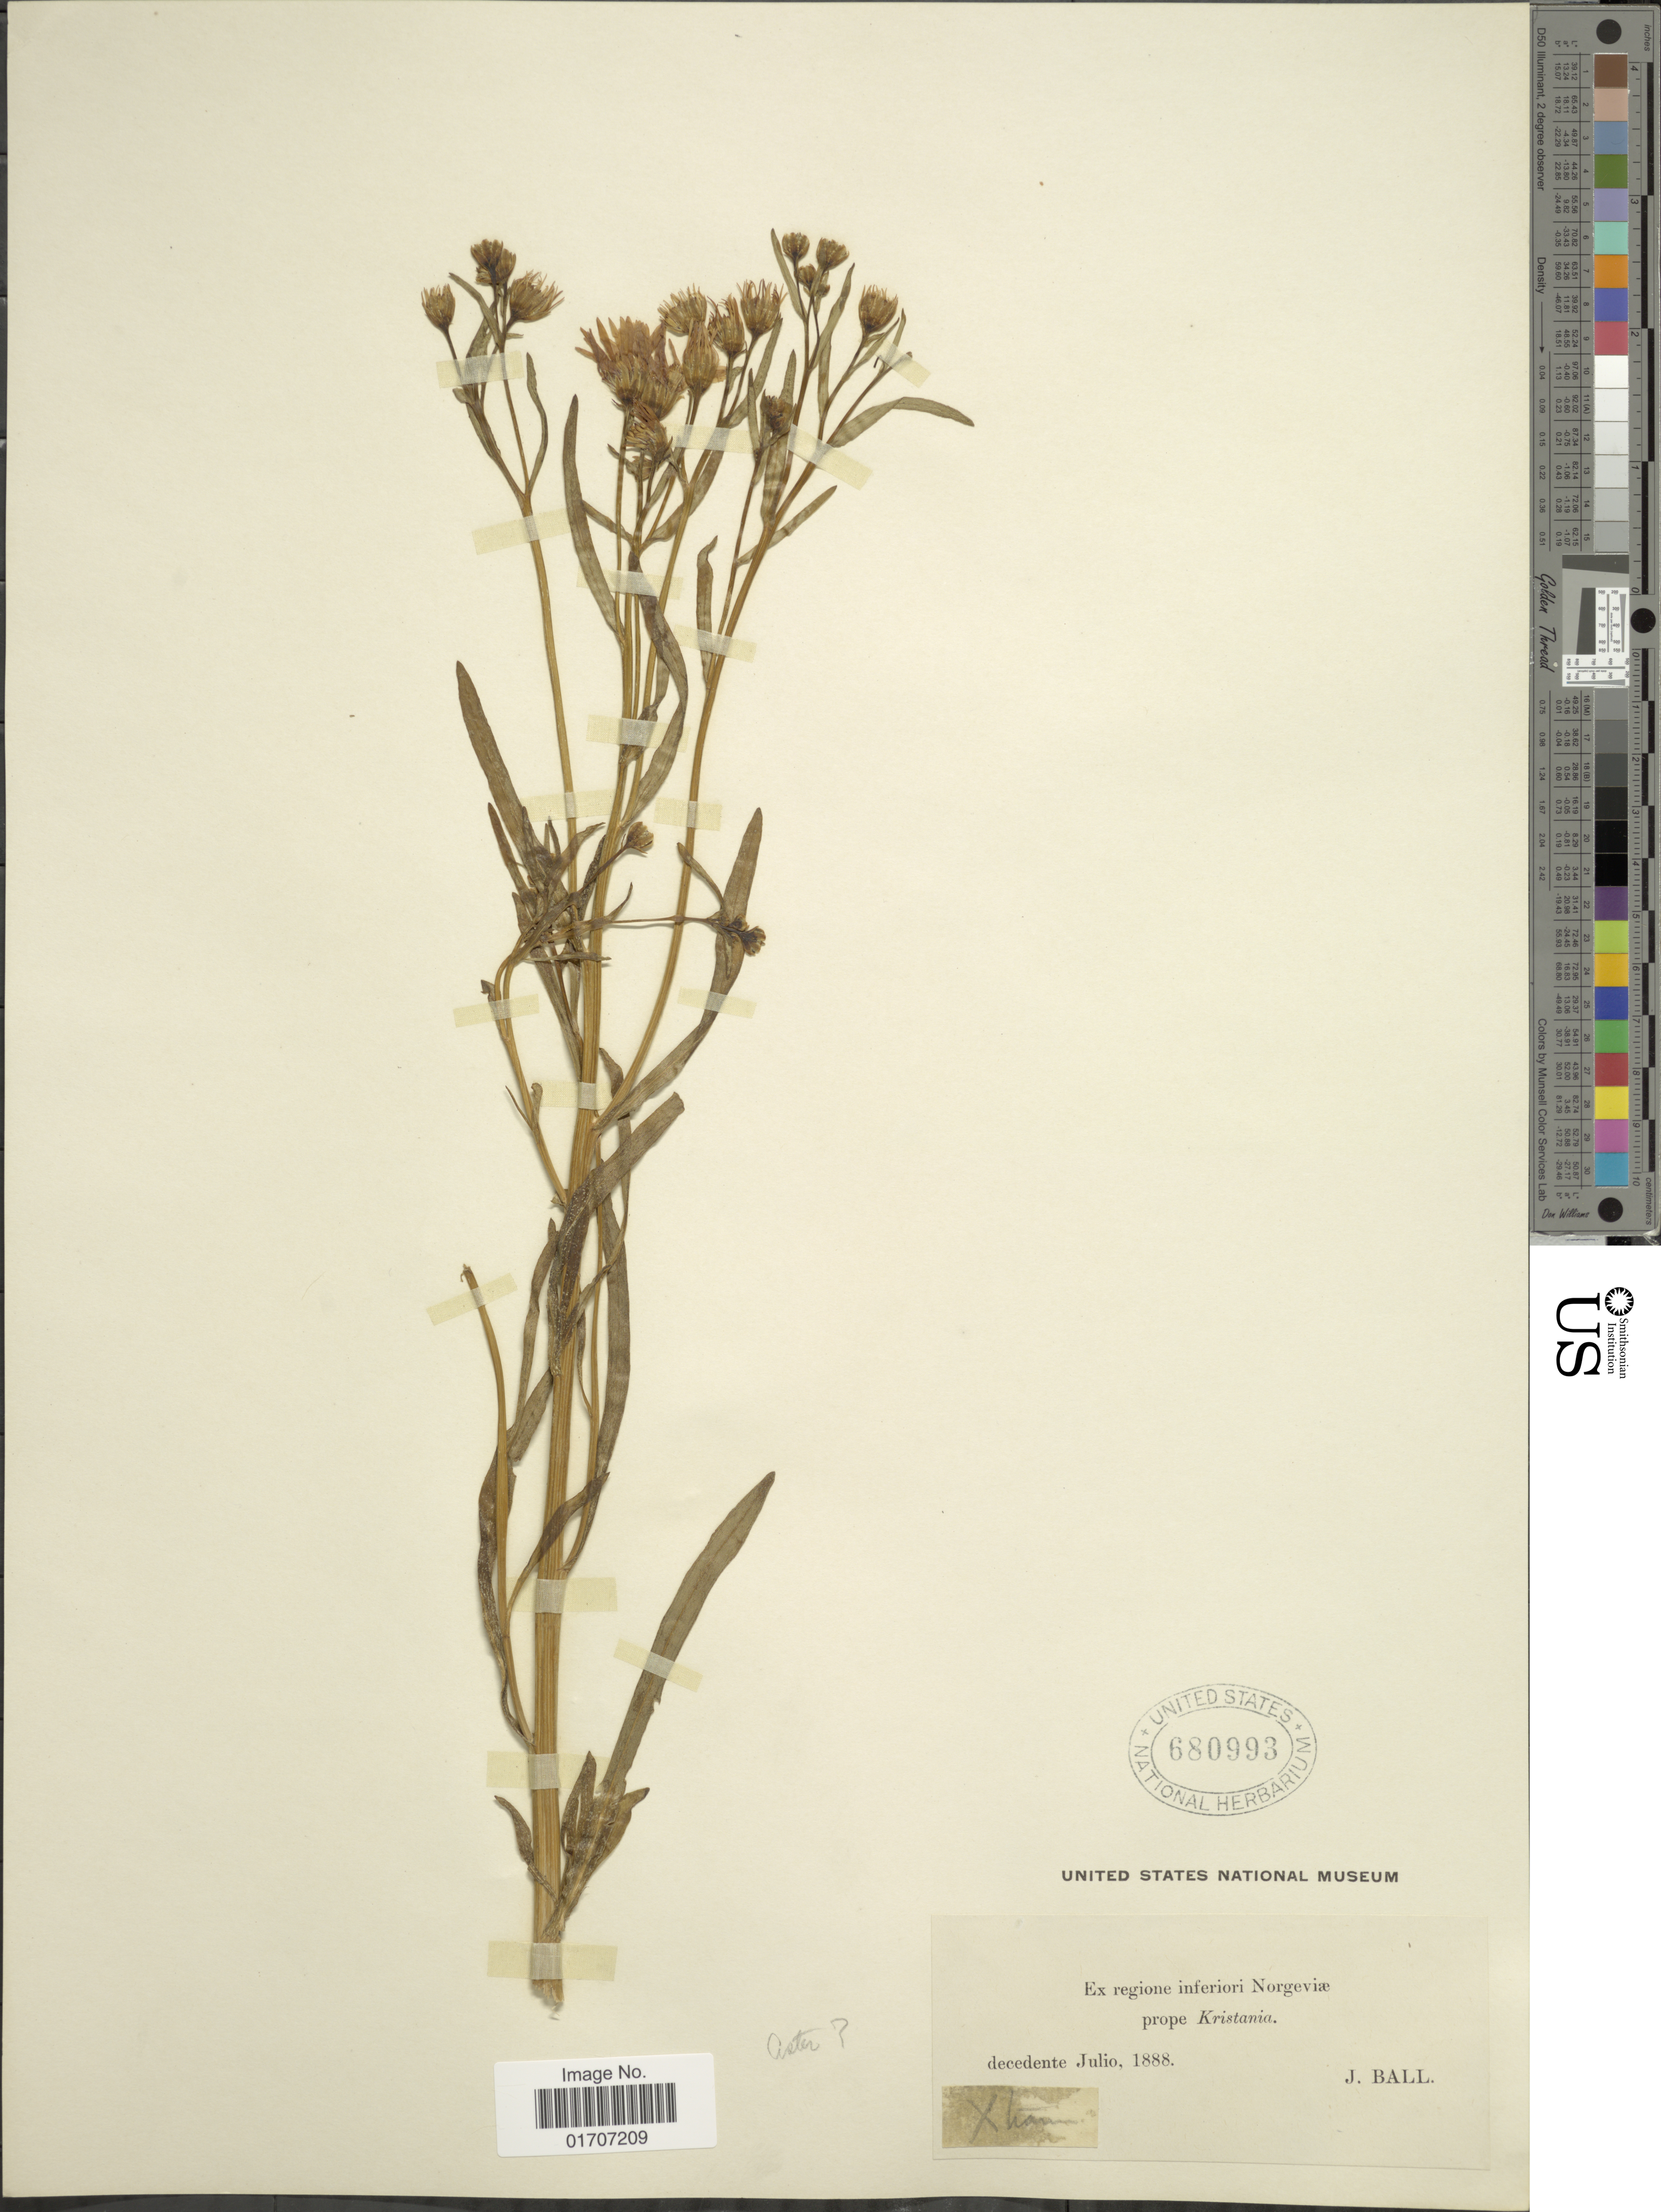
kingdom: Plantae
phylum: Tracheophyta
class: Magnoliopsida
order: Asterales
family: Asteraceae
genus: Tripolium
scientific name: Tripolium pannonicum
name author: (Jacq.) Dobrocz.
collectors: J. Ball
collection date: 1888-07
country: Norway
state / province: Oslo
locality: Norgeviae, prope Kristania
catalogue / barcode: US 680993